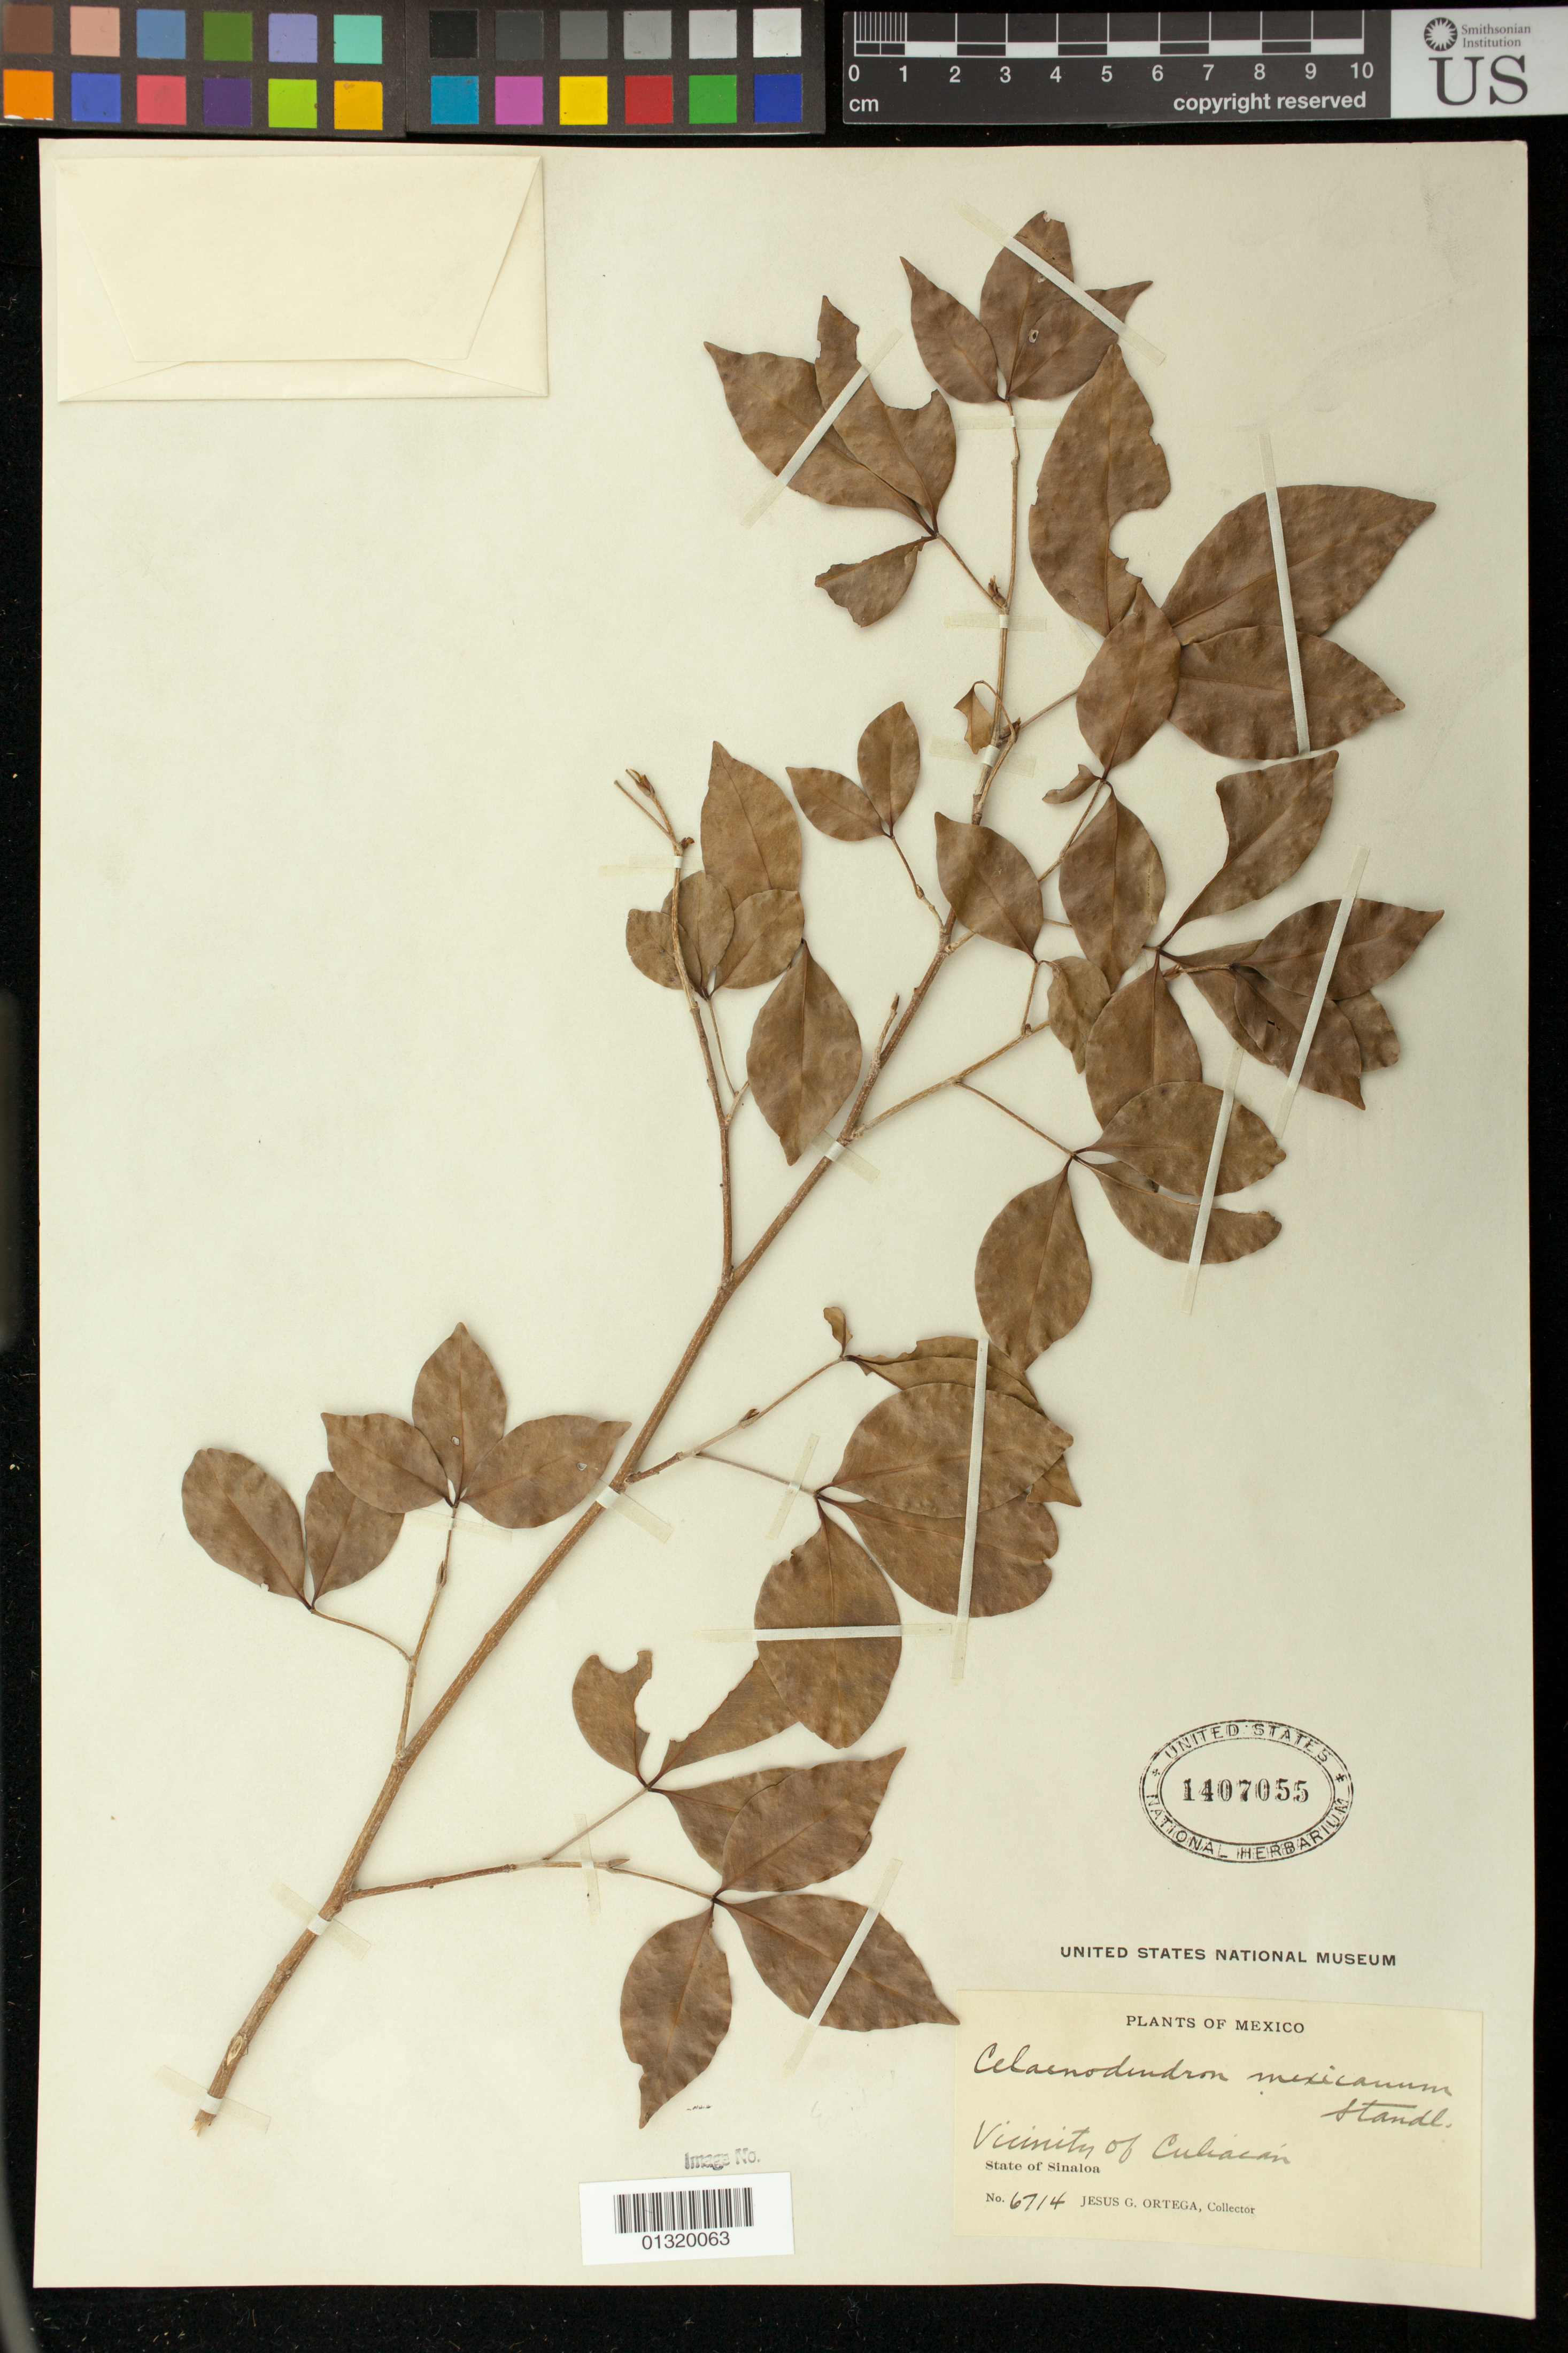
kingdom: Plantae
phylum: Tracheophyta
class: Magnoliopsida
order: Malpighiales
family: Picrodendraceae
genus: Celaenodendron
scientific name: Celaenodendron mexicanum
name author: Standl.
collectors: J. Ortega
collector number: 6714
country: Mexico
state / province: Sinaloa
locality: Vicinity of Culiacan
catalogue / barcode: US 1407055